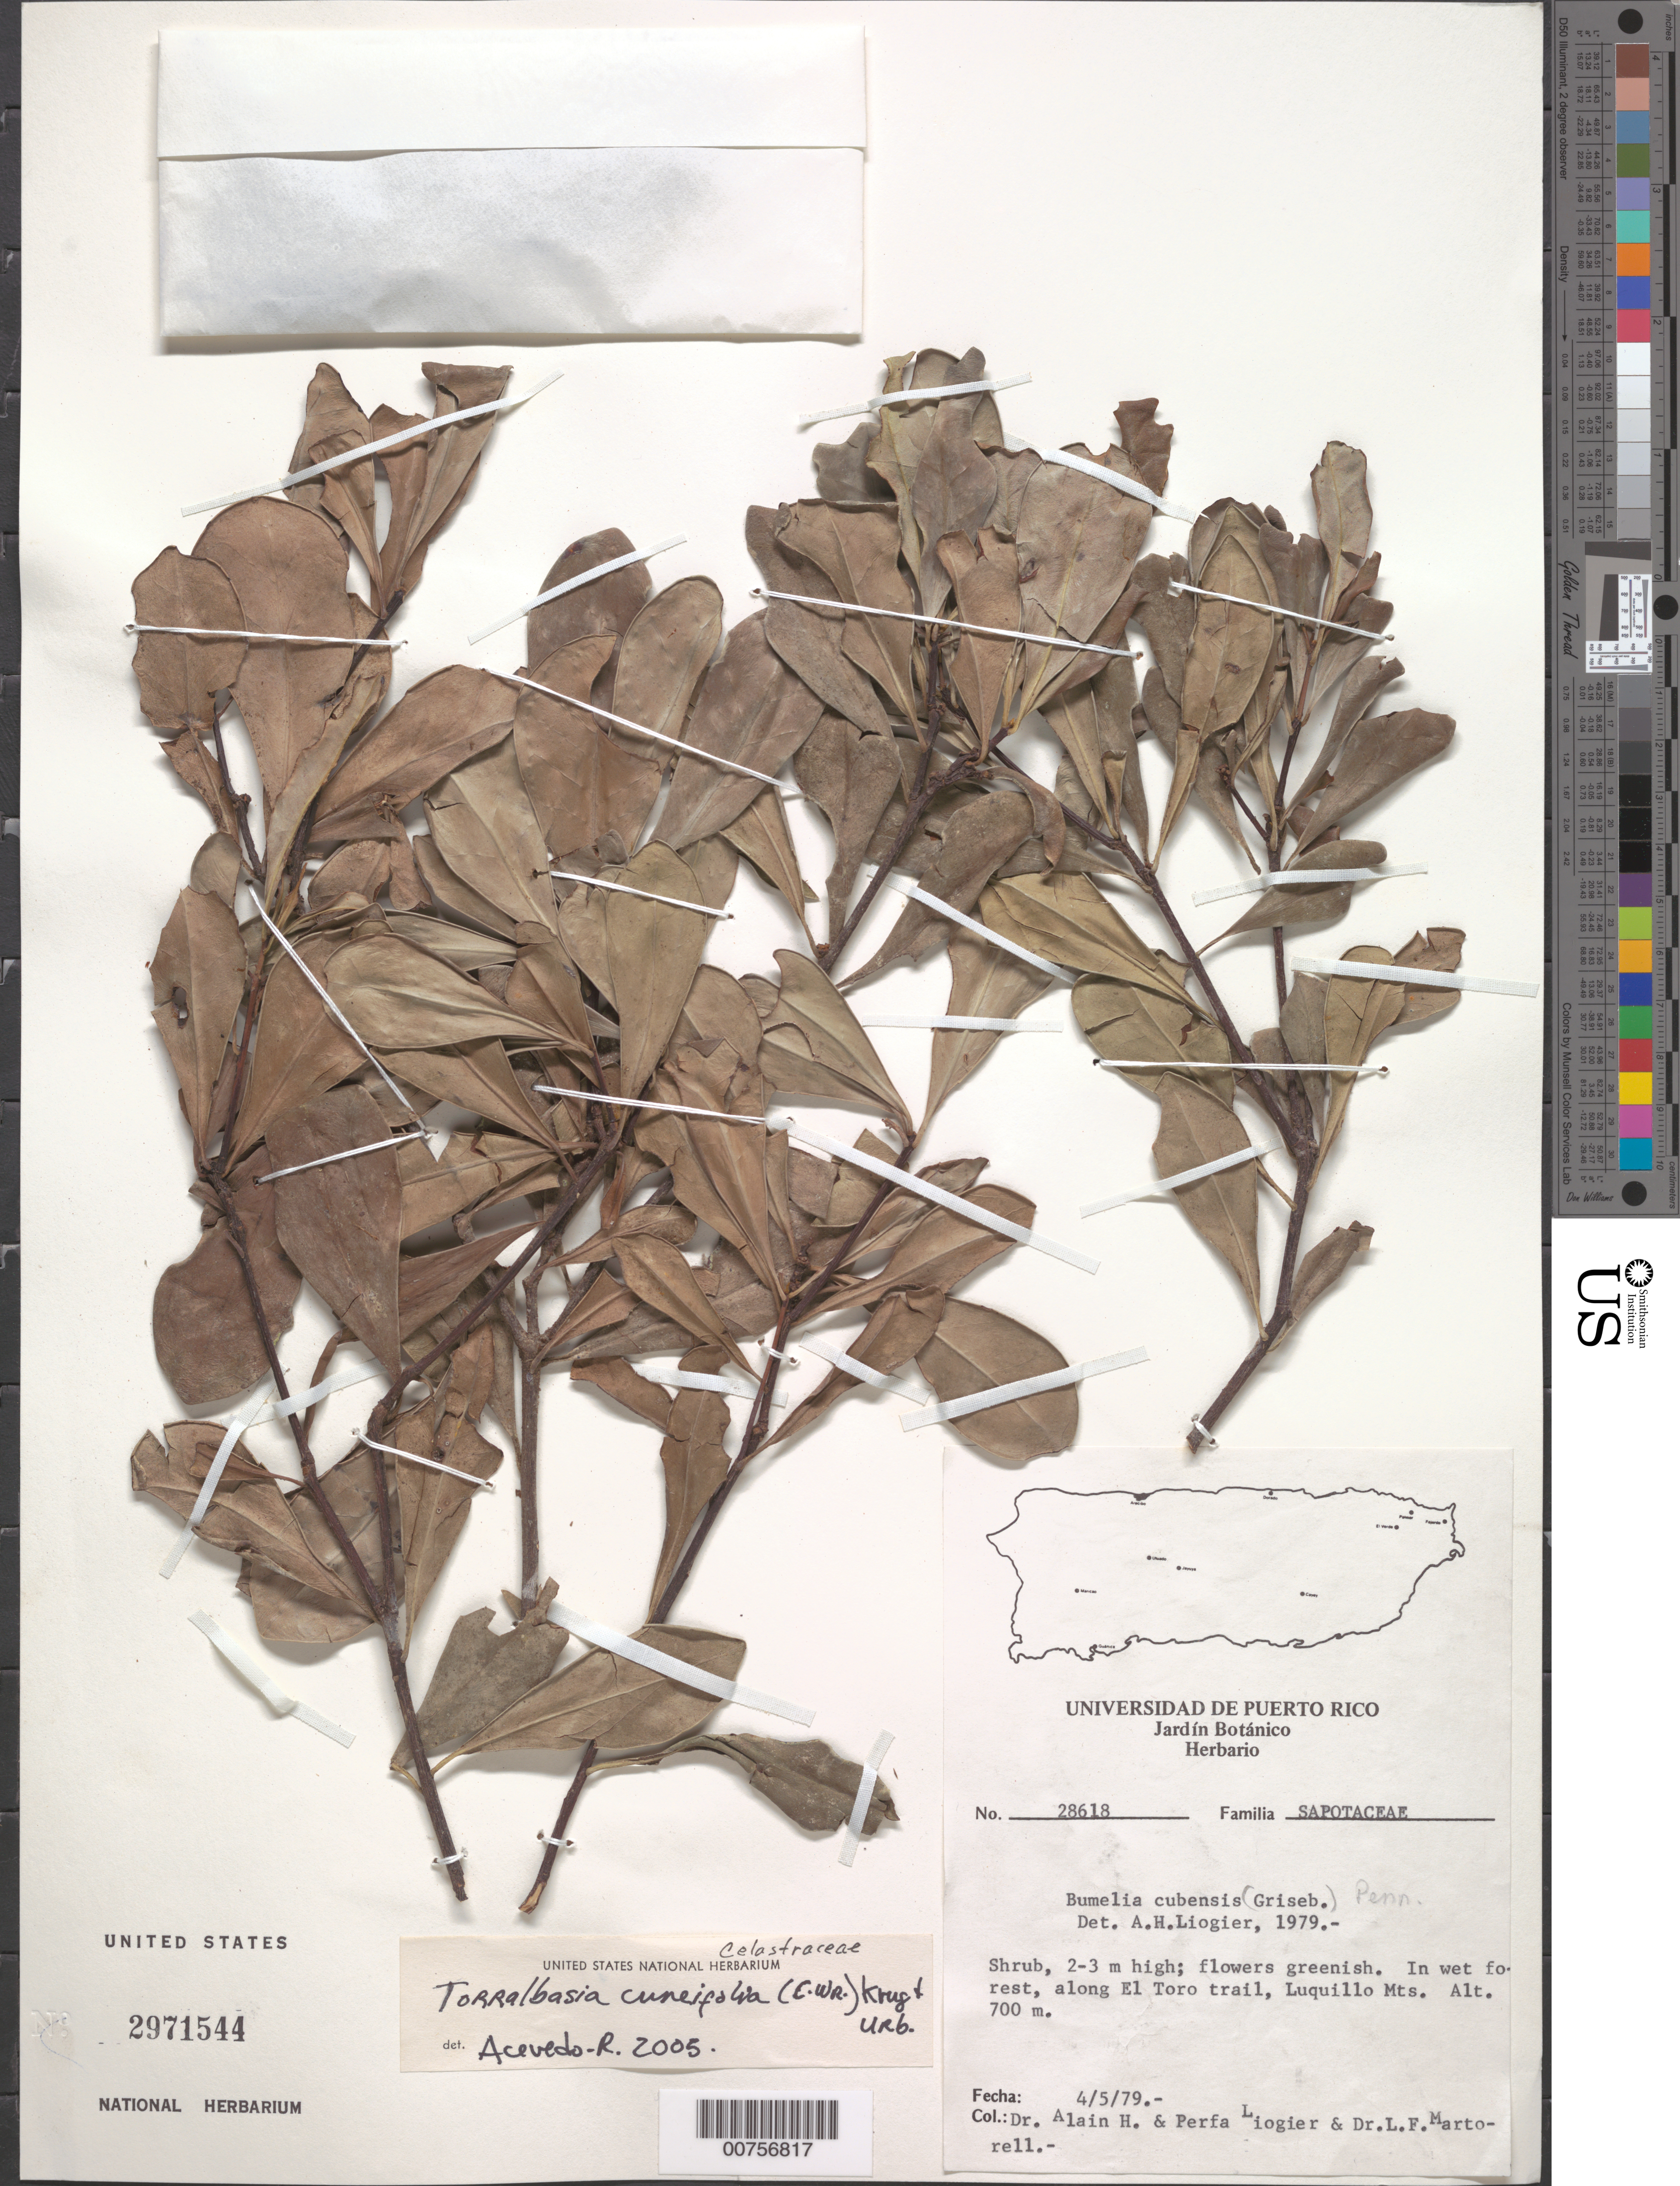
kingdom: Plantae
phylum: Tracheophyta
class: Magnoliopsida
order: Celastrales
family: Celastraceae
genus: Torralbasia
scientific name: Torralbasia cuneifolia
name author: (C. Wright ex Griseb.) Krug & Urb.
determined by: Acevedo-Rodríguez, P., (BOT), Smithsonian Institution - National Museum of Natural History (UNITED STATES)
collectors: A. H. Liogier, M. P. Liogier & L. Martorell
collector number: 28618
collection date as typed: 04 May 1979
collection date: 1979-05-04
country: Puerto Rico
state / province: Luquillo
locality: Along El Toro Trail, Luquillo Mts.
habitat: Wet forest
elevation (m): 700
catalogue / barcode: US 2971544